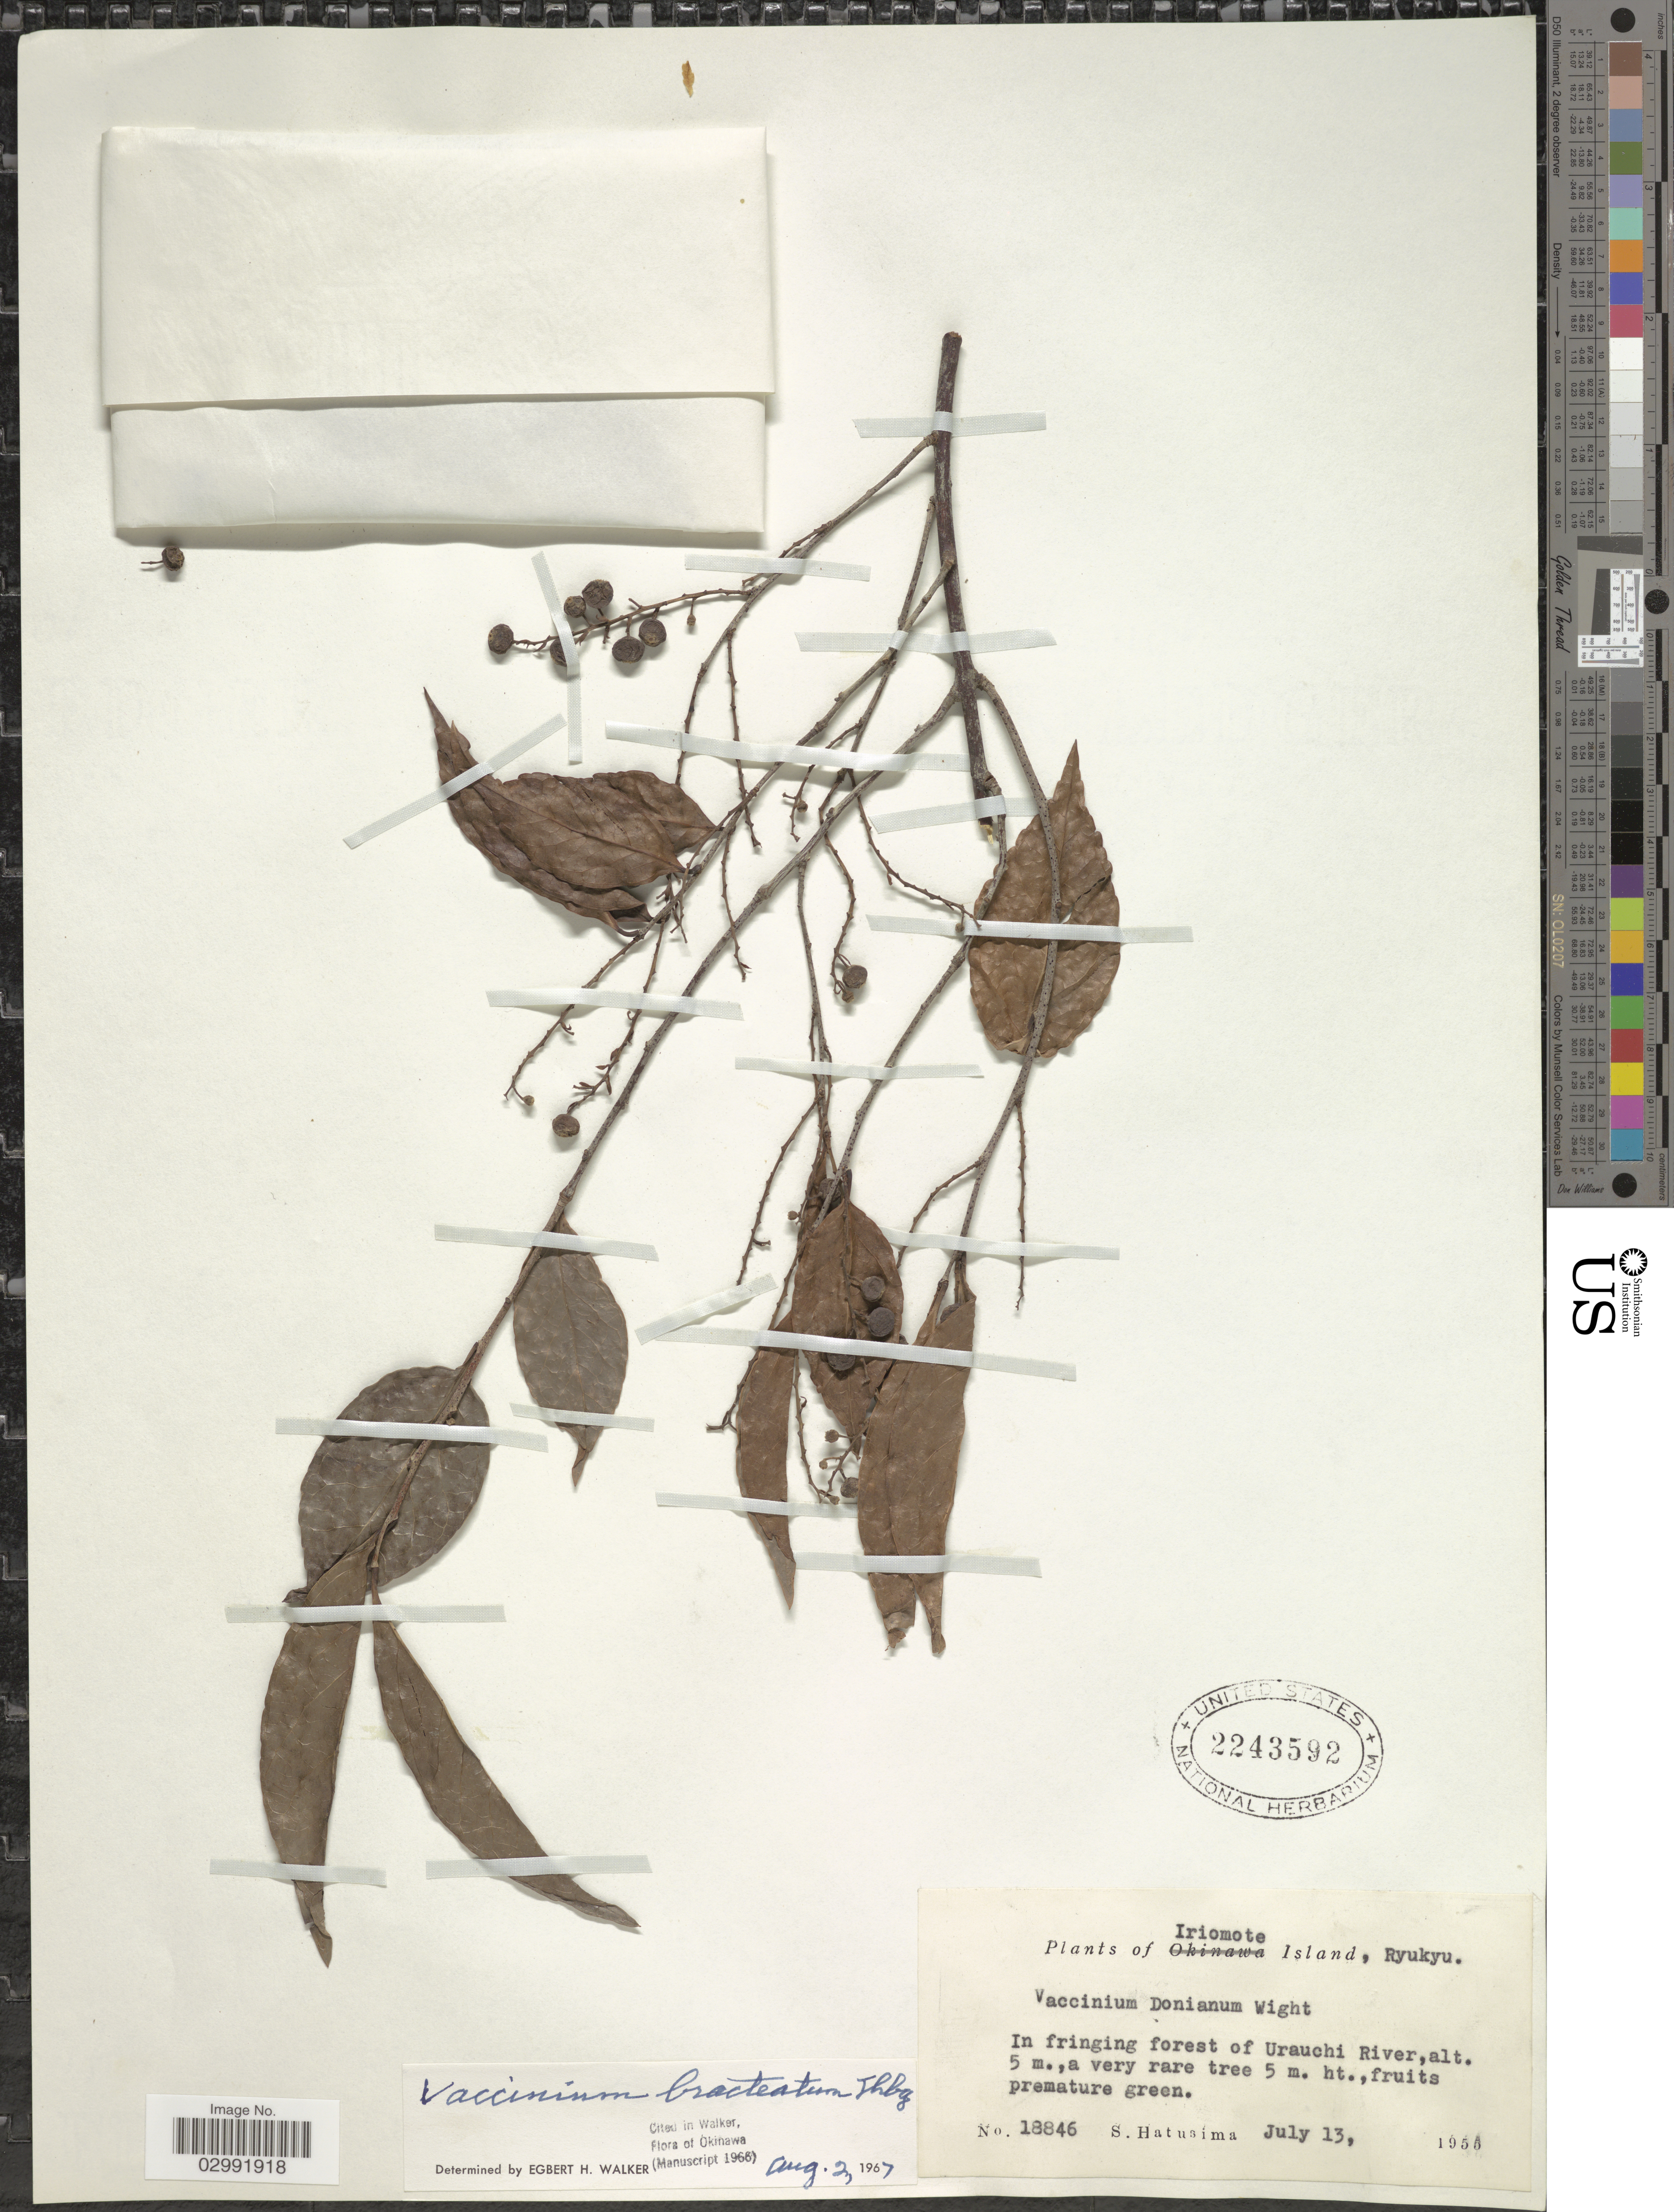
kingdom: Plantae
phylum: Tracheophyta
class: Magnoliopsida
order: Ericales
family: Ericaceae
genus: Vaccinium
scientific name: Vaccinium bracteatum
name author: Thunb.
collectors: S. Hatusima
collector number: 18846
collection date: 1955-07-13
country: Japan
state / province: Okinawa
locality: Iriomote Island, Ryukyu. In fringing forest of Urauchi River.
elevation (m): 5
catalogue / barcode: US 2243592